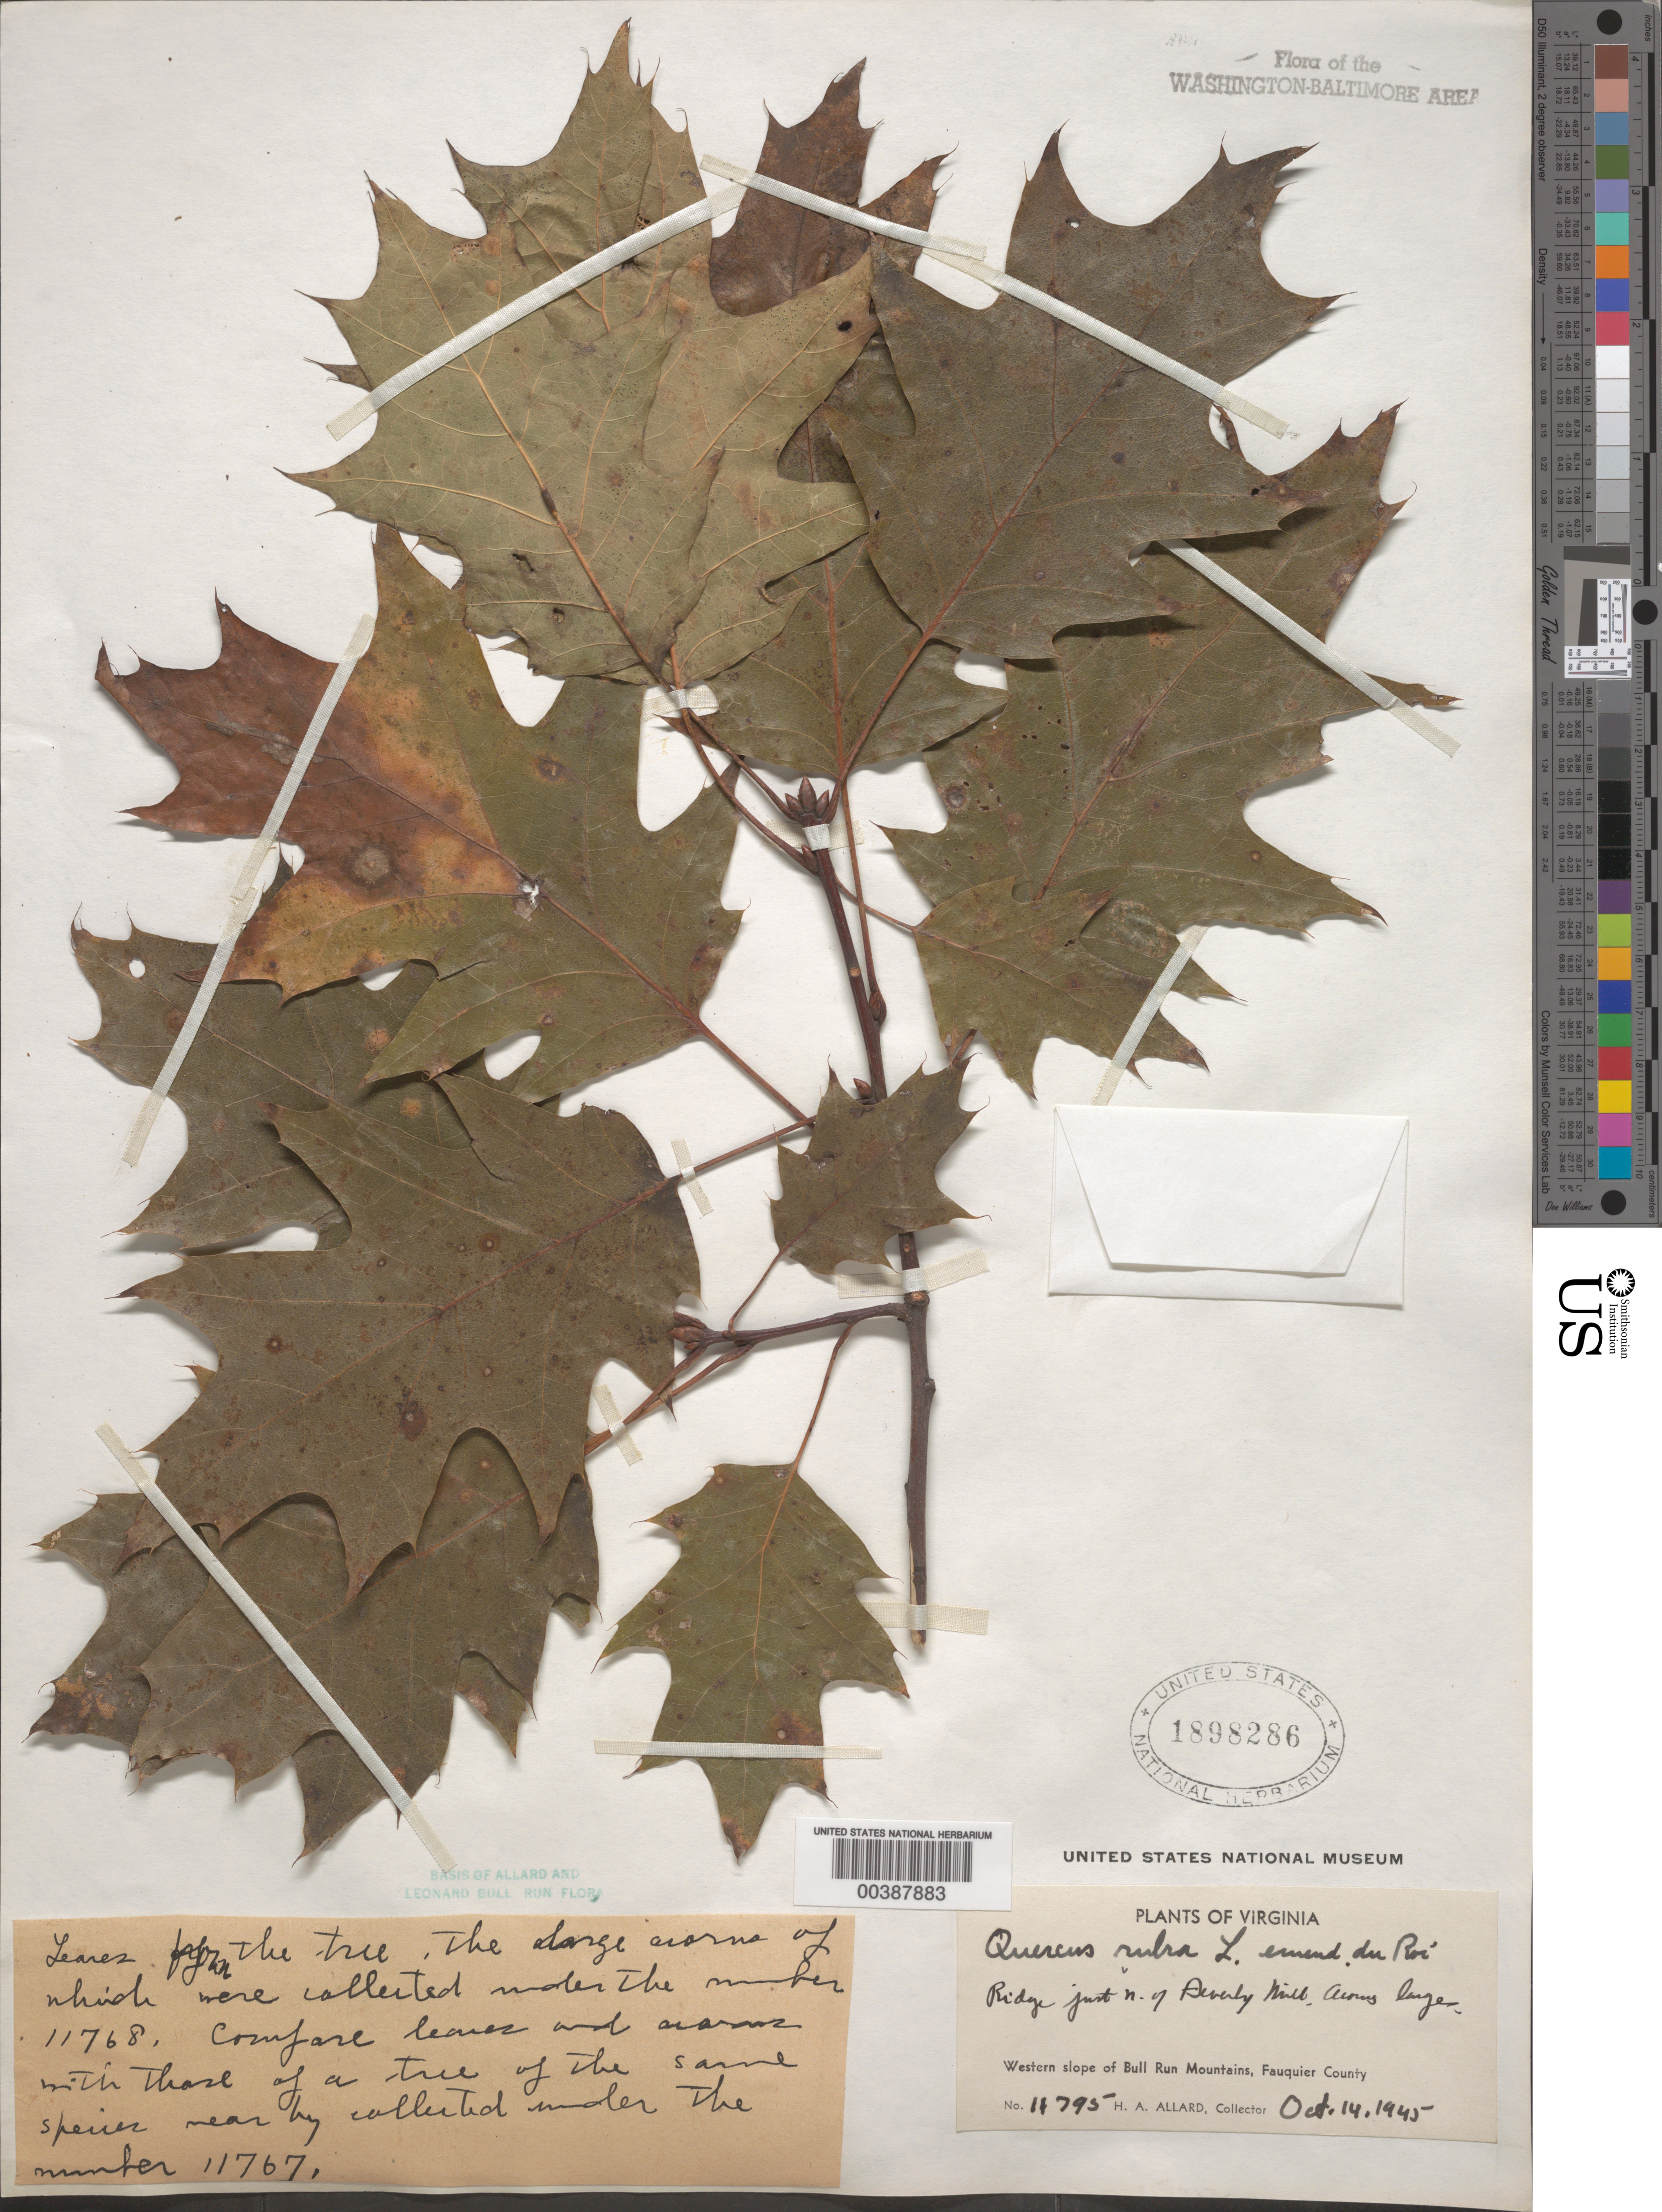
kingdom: Plantae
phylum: Tracheophyta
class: Magnoliopsida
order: Fagales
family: Fagaceae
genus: Quercus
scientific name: Quercus rubra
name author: L.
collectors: H. A. Allard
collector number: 11795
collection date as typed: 14 Oct 1945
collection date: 1945-10-14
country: United States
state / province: Virginia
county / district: Fauquier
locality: North of Beverley Mill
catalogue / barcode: US 1898286